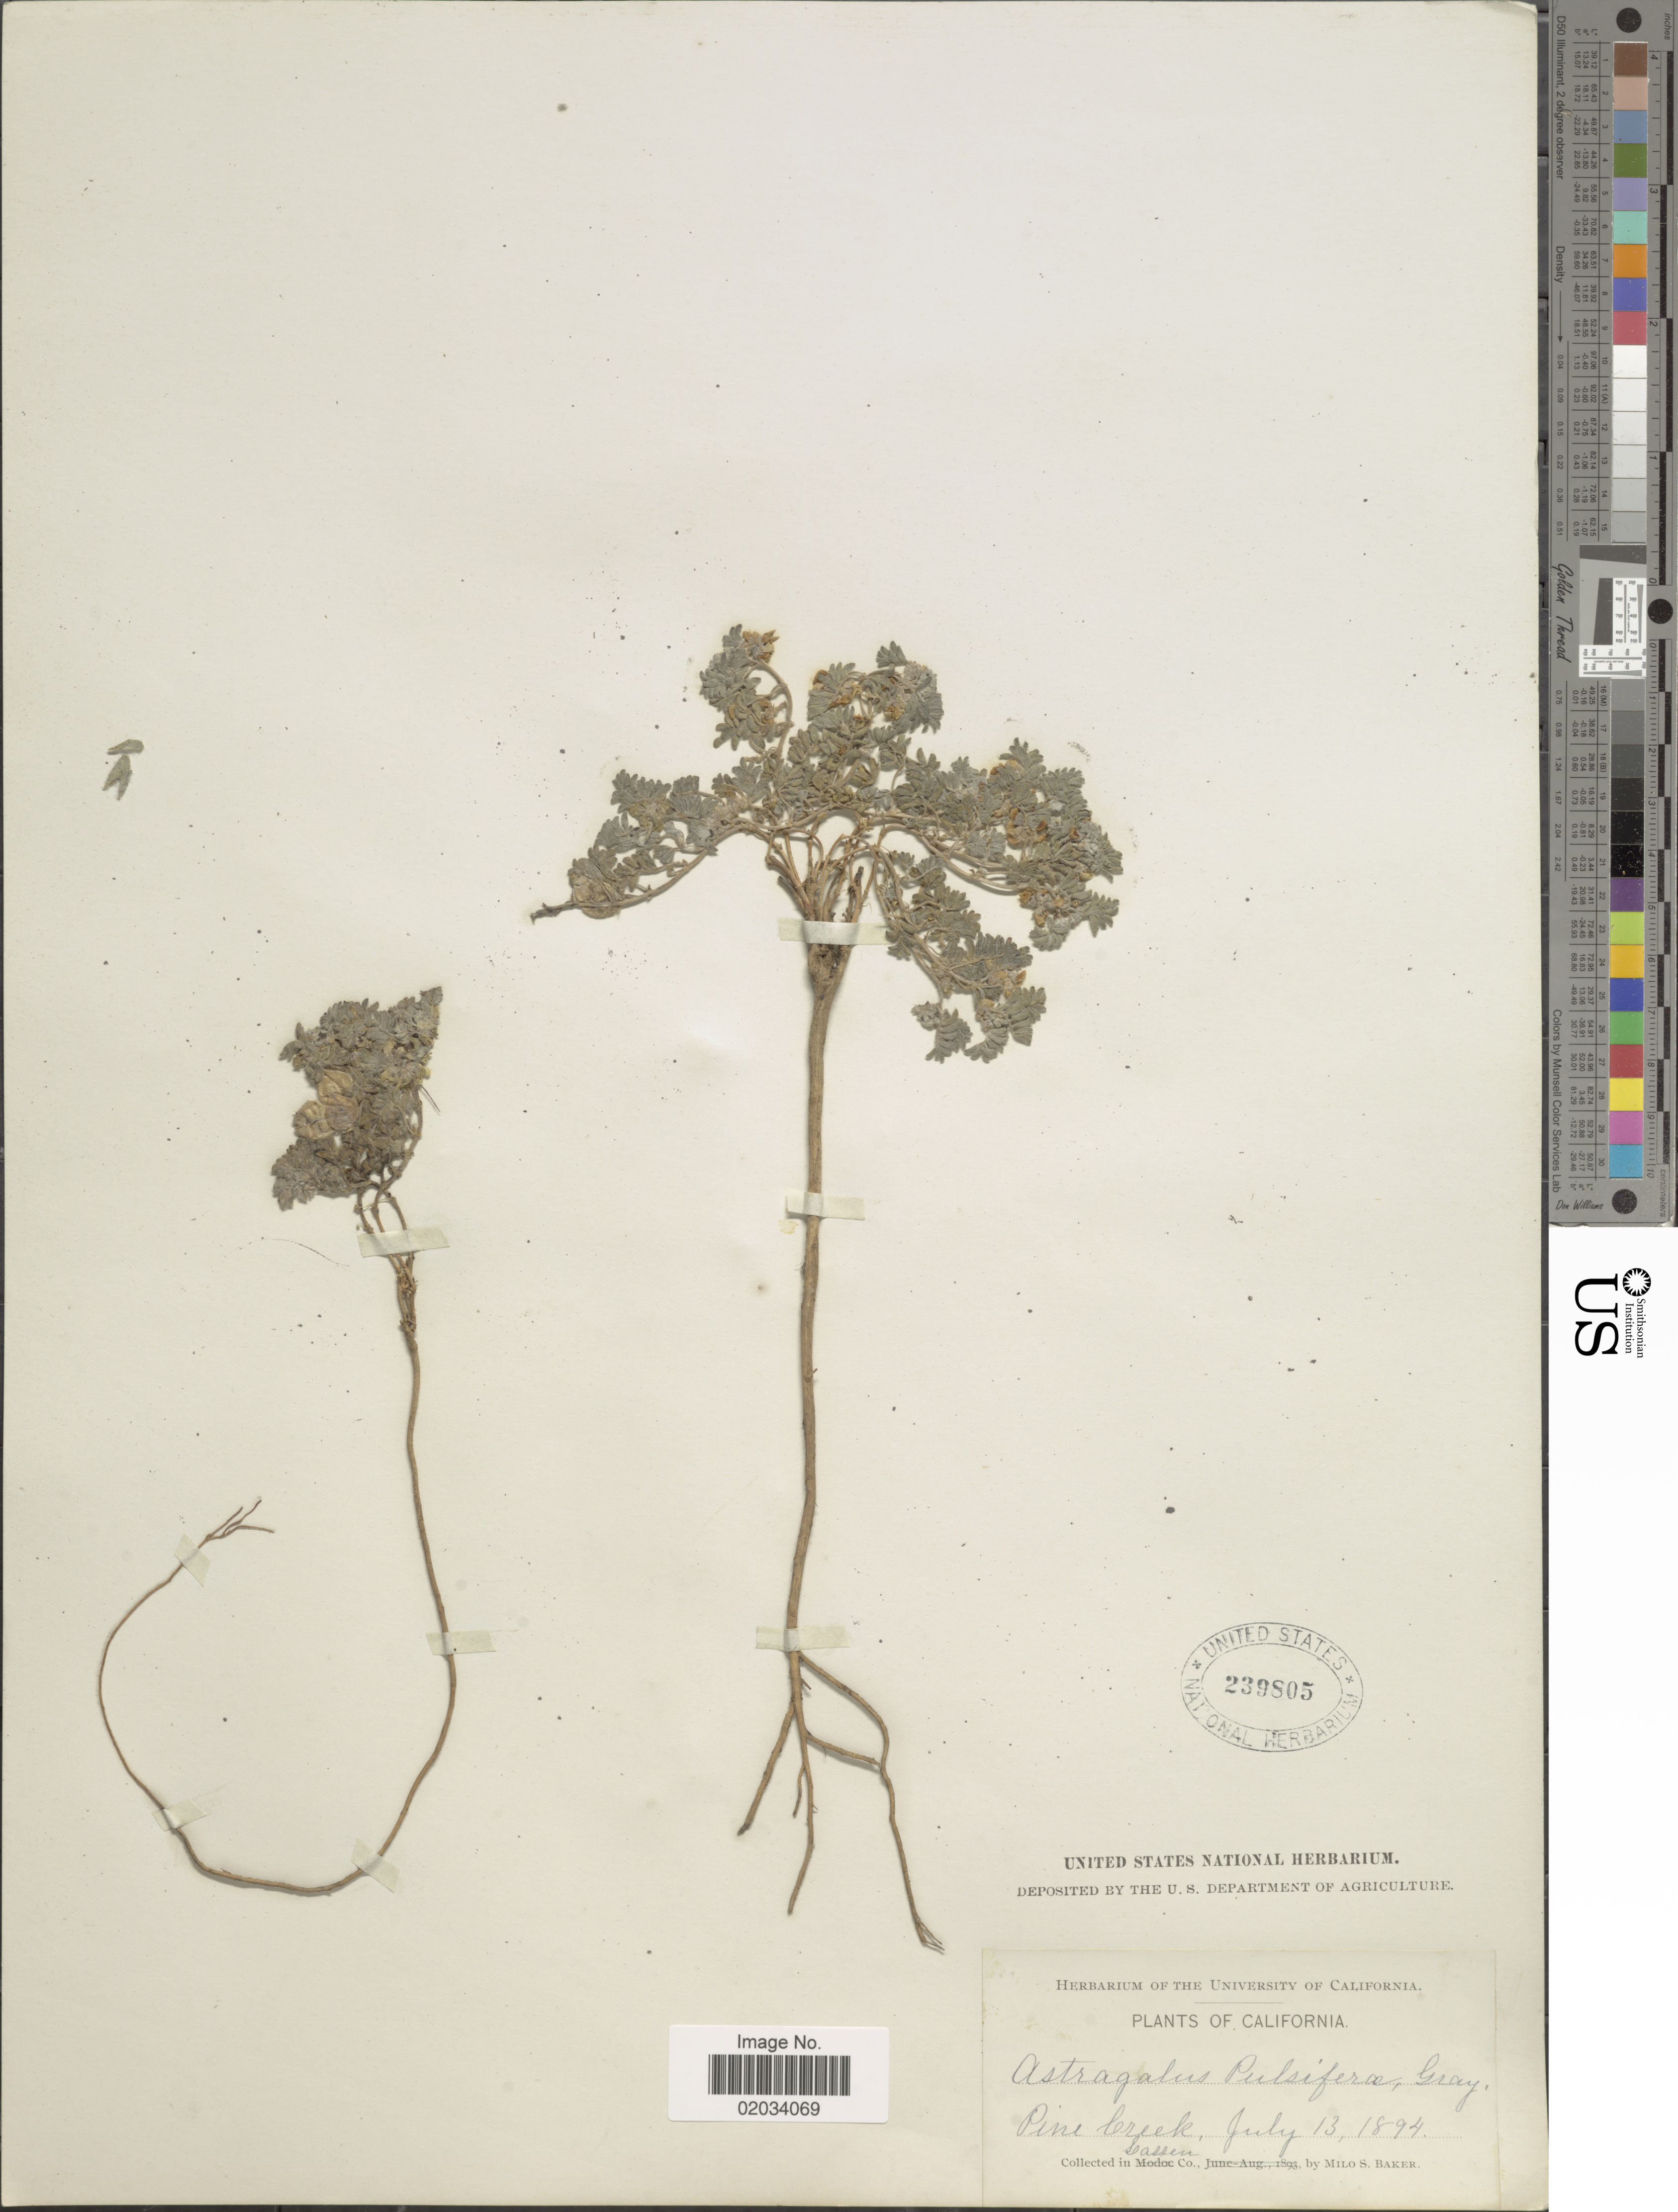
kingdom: Plantae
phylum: Tracheophyta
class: Magnoliopsida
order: Fabales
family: Fabaceae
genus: Astragalus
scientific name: Astragalus pulsiferae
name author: A. Gray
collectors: M. S. Baker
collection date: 1894-07-13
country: United States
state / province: California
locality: Pine Creek, Lassen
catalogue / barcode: US 239805